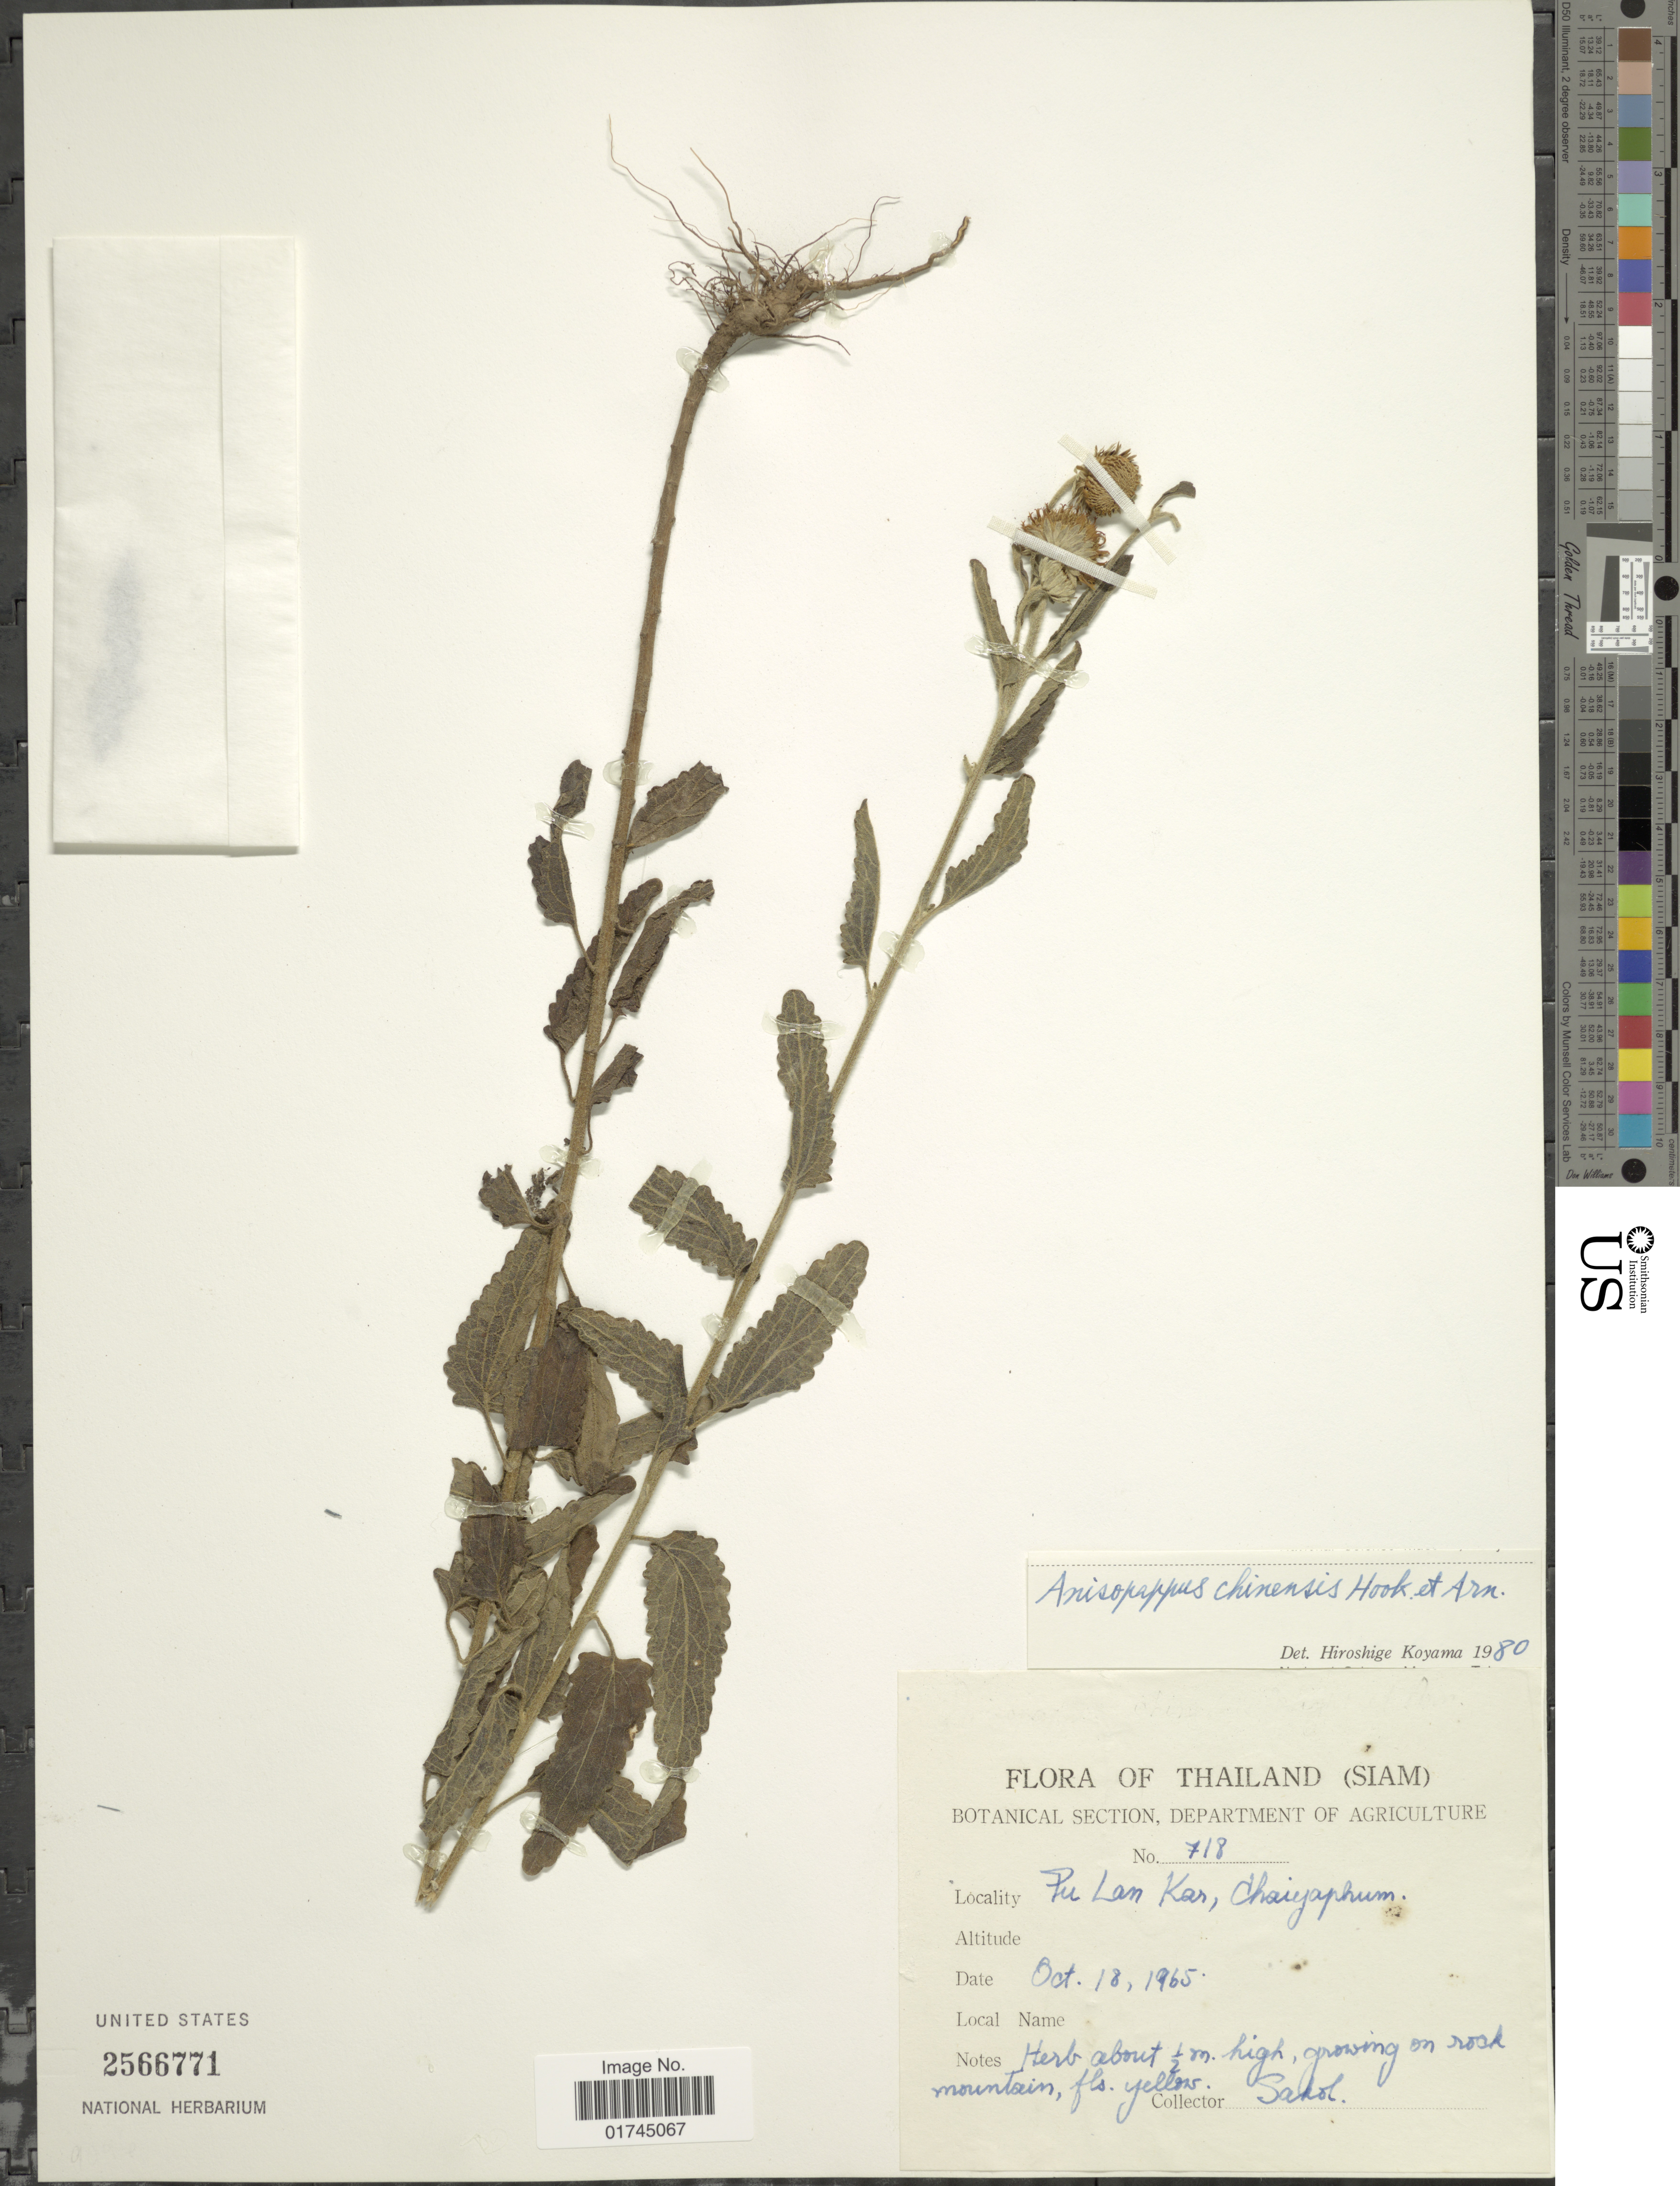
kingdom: Plantae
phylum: Tracheophyta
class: Magnoliopsida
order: Asterales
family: Asteraceae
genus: Anisopappus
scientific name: Anisopappus chinensis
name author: Hook. & Arn.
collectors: Sakol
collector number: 718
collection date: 1965-10-18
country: Thailand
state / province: Chaiyaphum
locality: Thailand (Siam), Pu Lan Kar, growing on rock mountain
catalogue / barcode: US 2566771